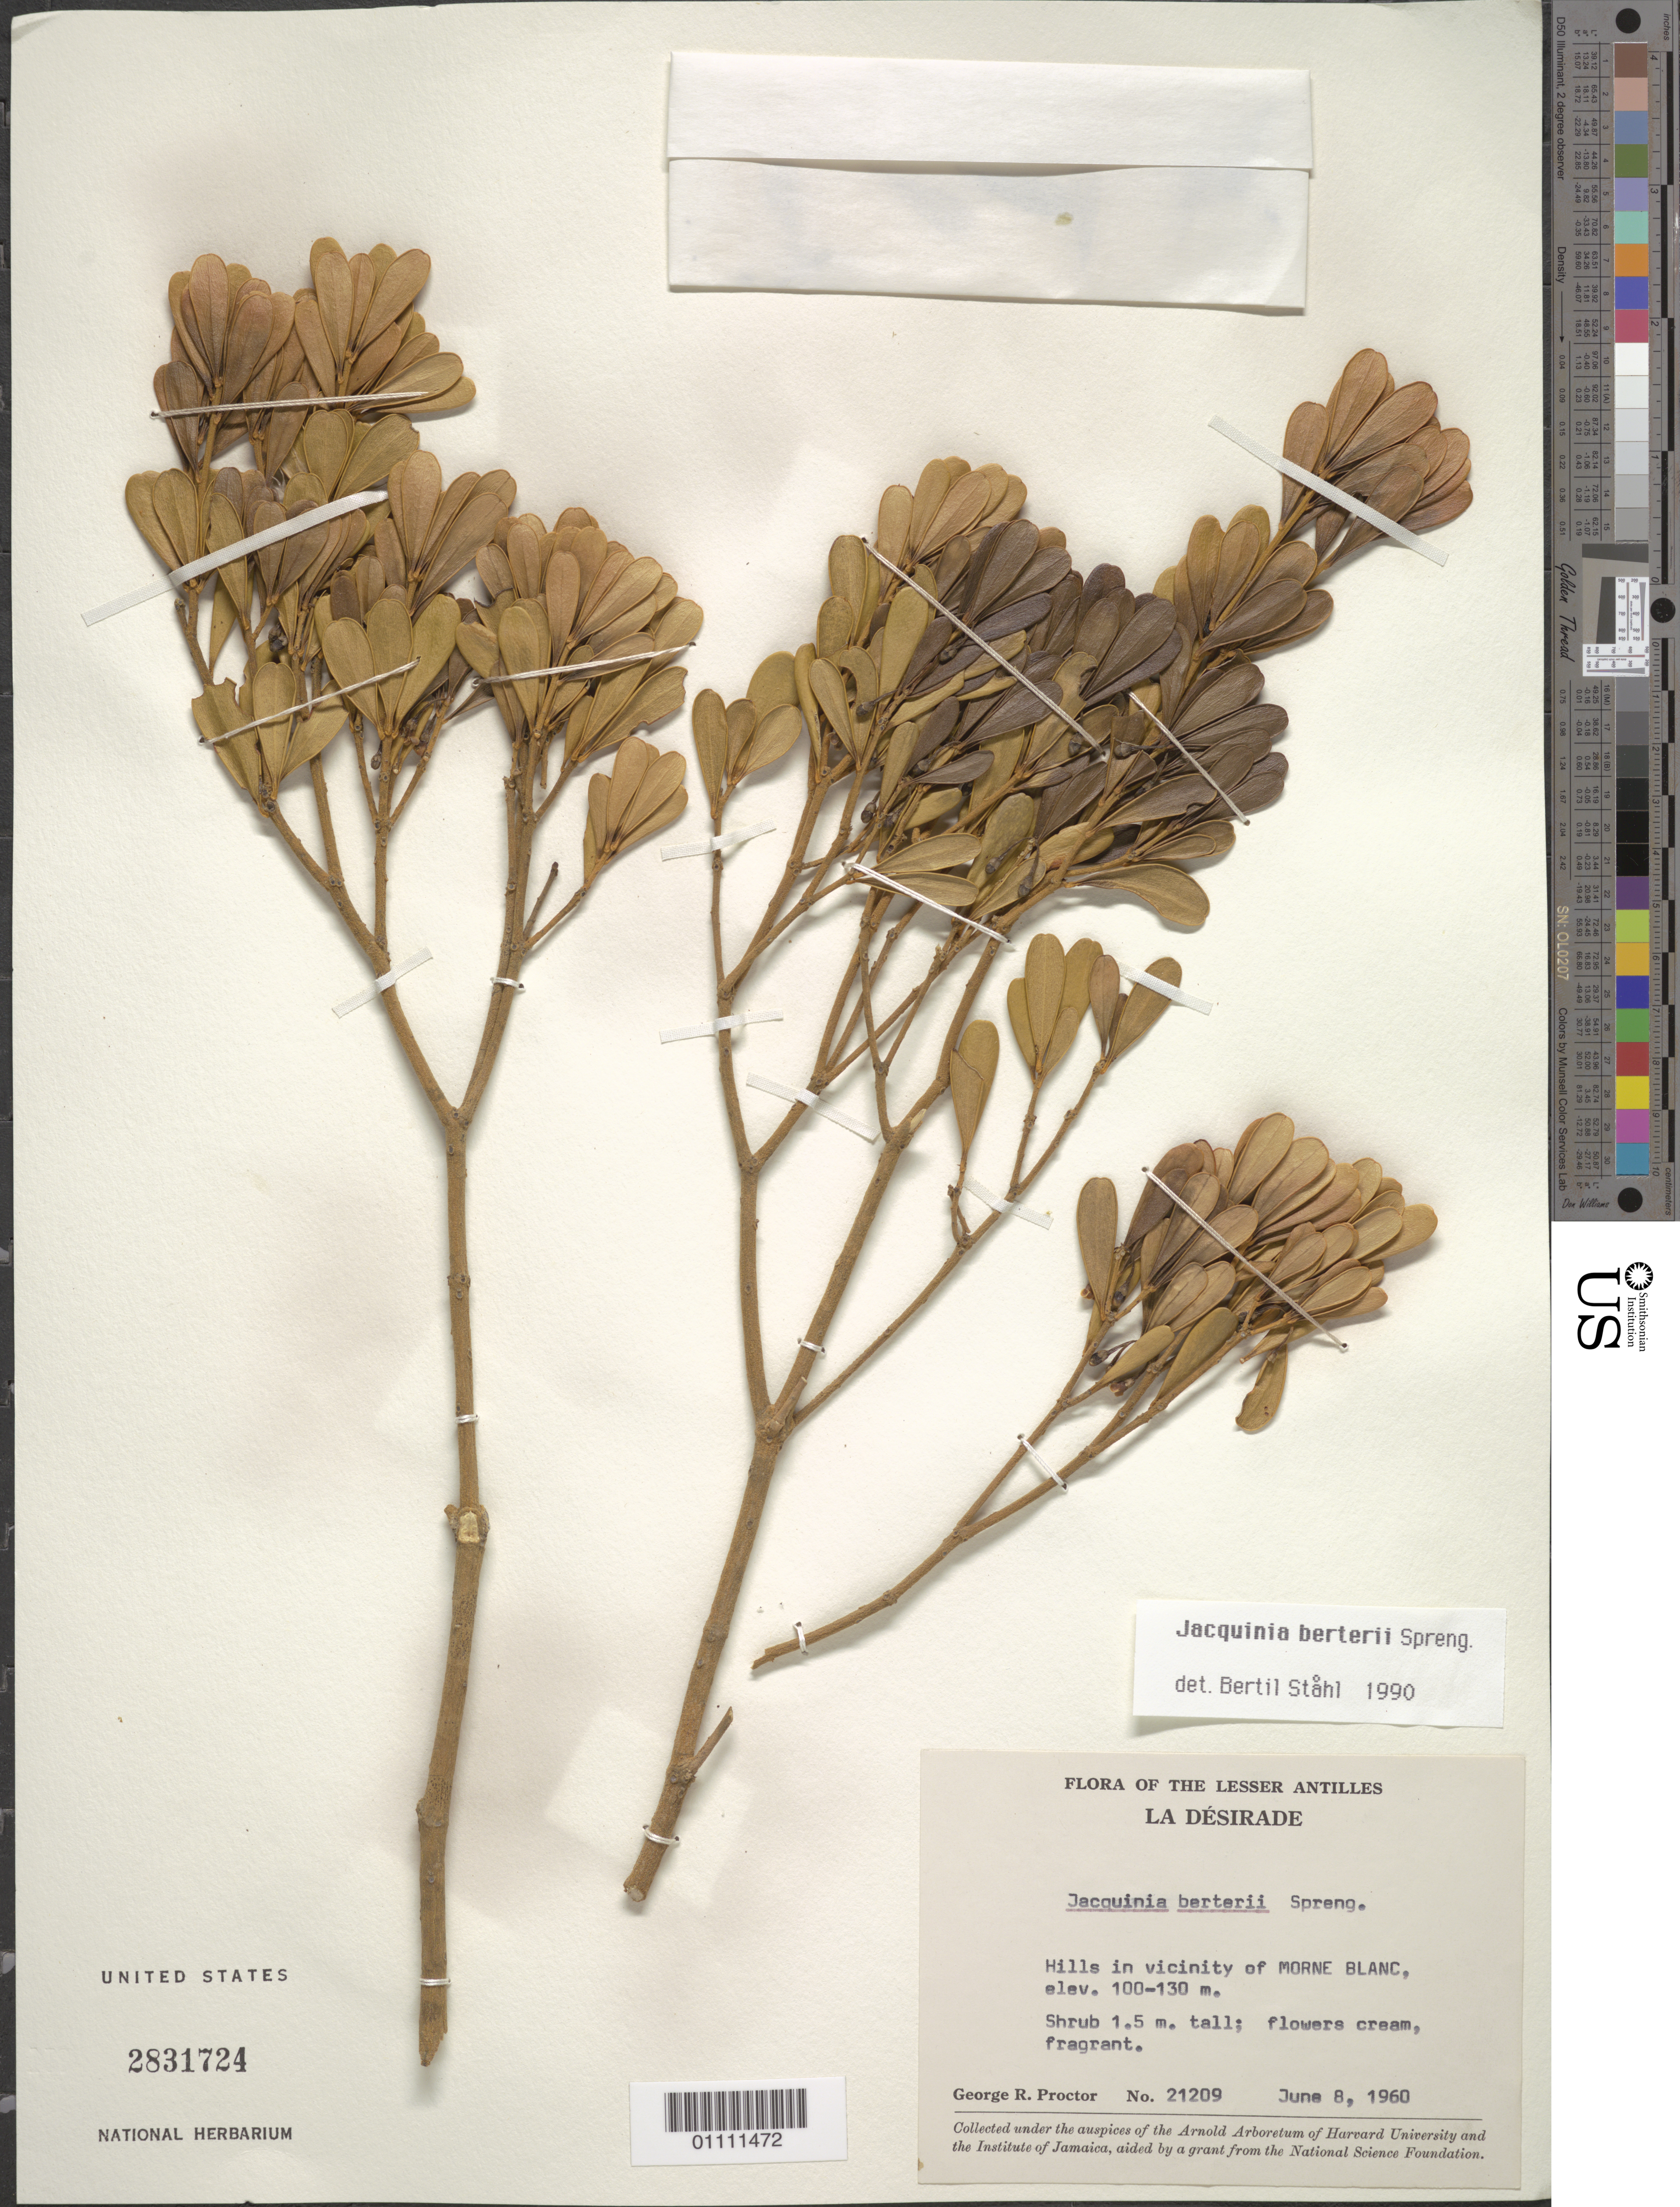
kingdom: Plantae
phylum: Tracheophyta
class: Magnoliopsida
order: Ericales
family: Primulaceae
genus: Jacquinia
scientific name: Jacquinia berteroi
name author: Spreng.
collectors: G. R. Proctor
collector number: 21209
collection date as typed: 08 Jun 1960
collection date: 1960-06-08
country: Guadeloupe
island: La Désirade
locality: Hills in vicinity of Morne Blanc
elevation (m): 100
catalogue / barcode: US 2831724